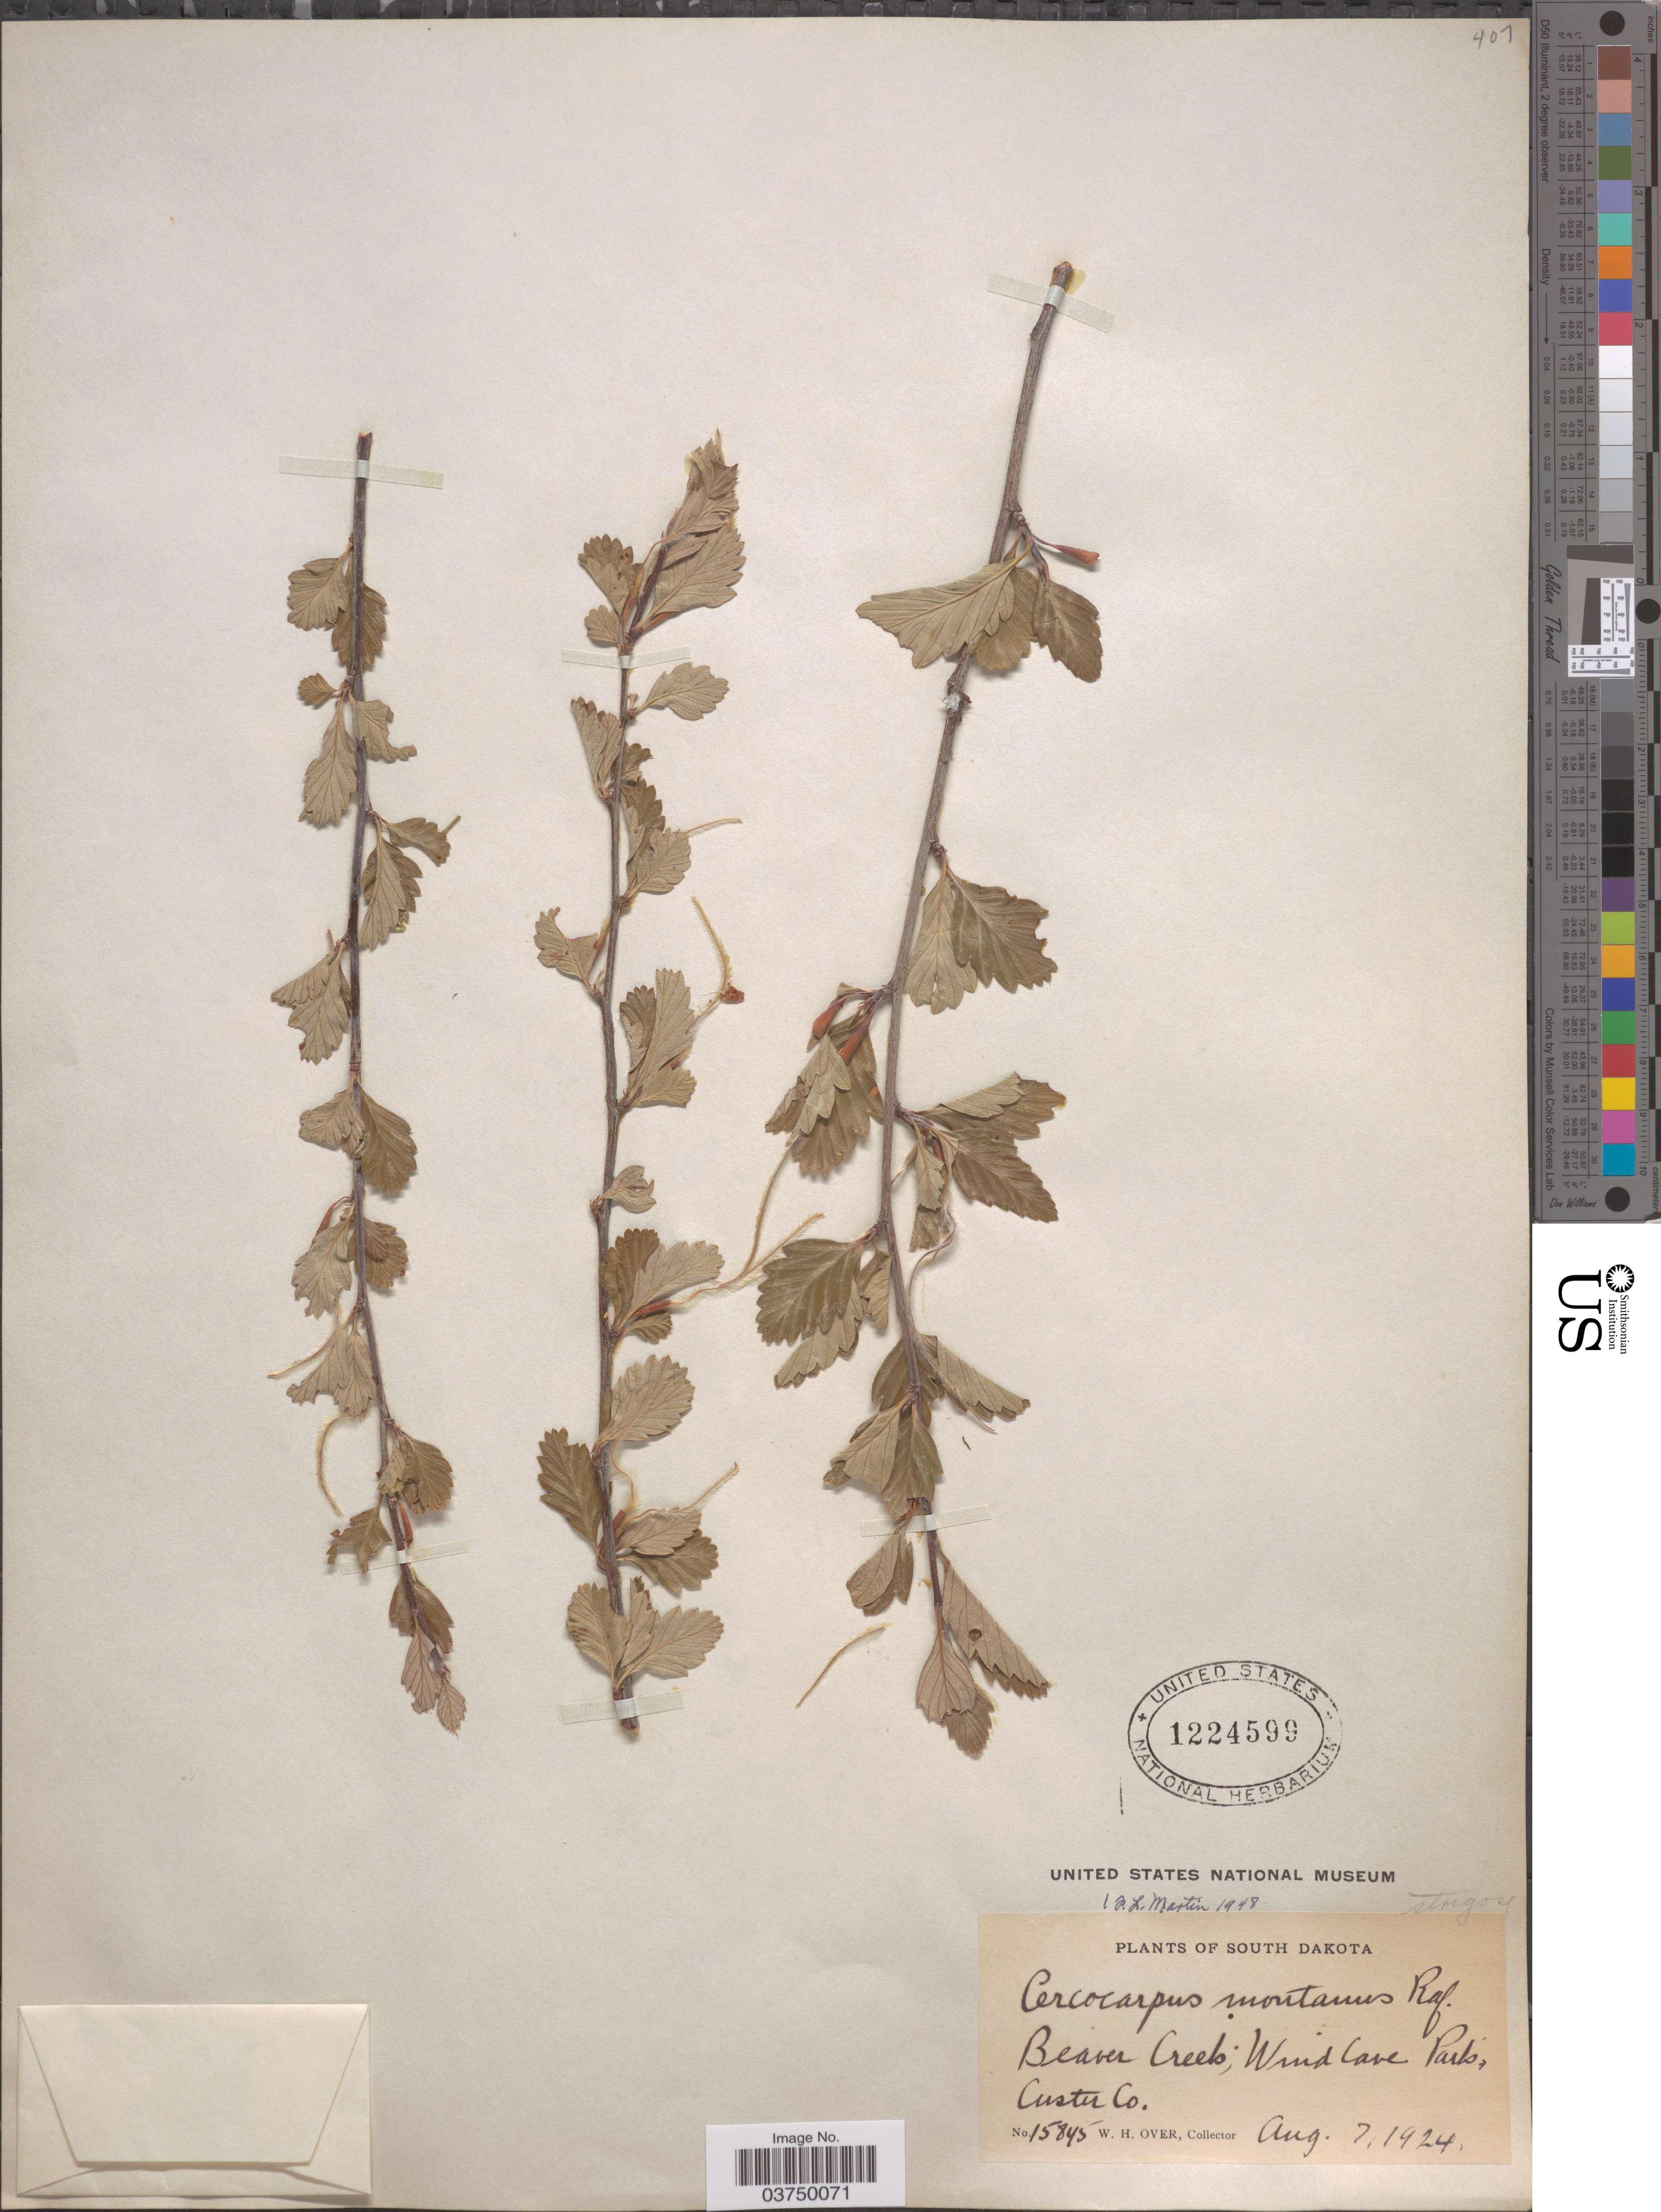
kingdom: Plantae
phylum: Tracheophyta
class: Magnoliopsida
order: Rosales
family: Rosaceae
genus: Cercocarpus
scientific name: Cercocarpus montanus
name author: Raf.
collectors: W. Over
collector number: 15845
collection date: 1924-08-07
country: United States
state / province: South Dakota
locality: Beaver Creek, Wind Cave Park, Custer Co.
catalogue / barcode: US 1224599